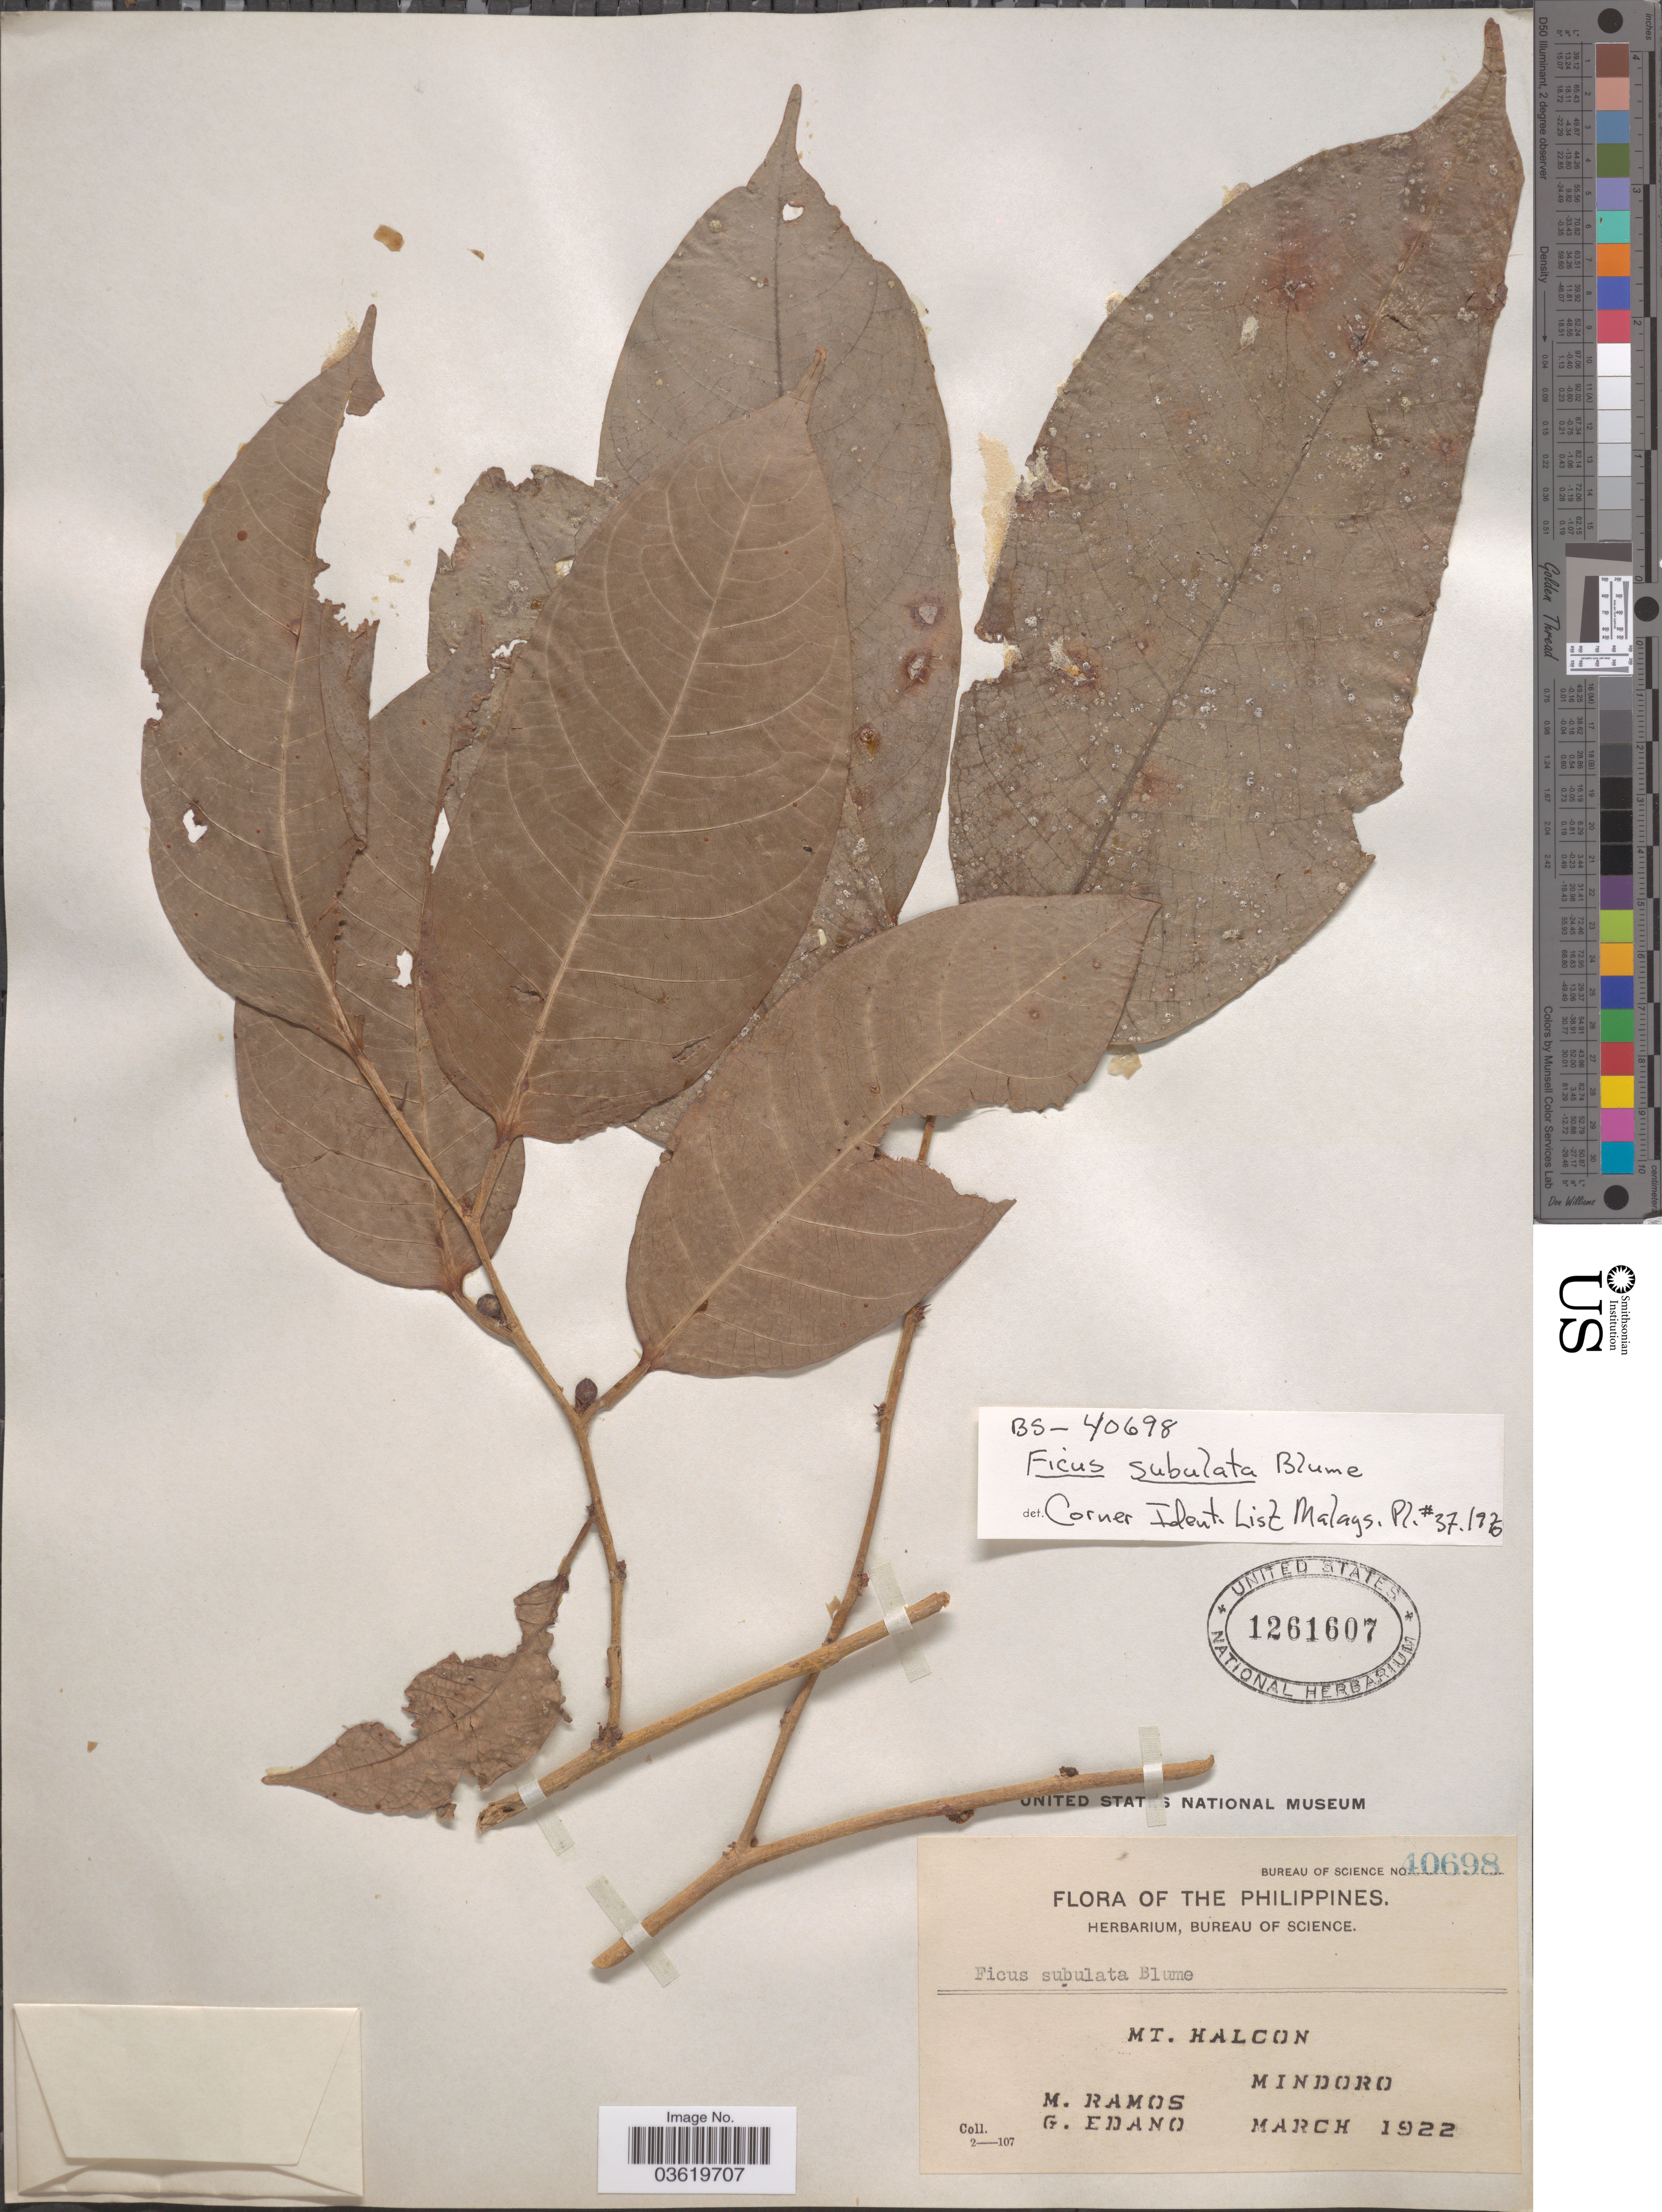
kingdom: Plantae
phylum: Tracheophyta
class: Magnoliopsida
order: Rosales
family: Moraceae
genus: Ficus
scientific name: Ficus subulata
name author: Blume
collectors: M. Ramos & G. Edaño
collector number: Bureau of Science 40698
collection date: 1922-03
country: Philippines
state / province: Mimaropa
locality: Mt. Halcon. Mindoro.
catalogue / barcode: US 1261607